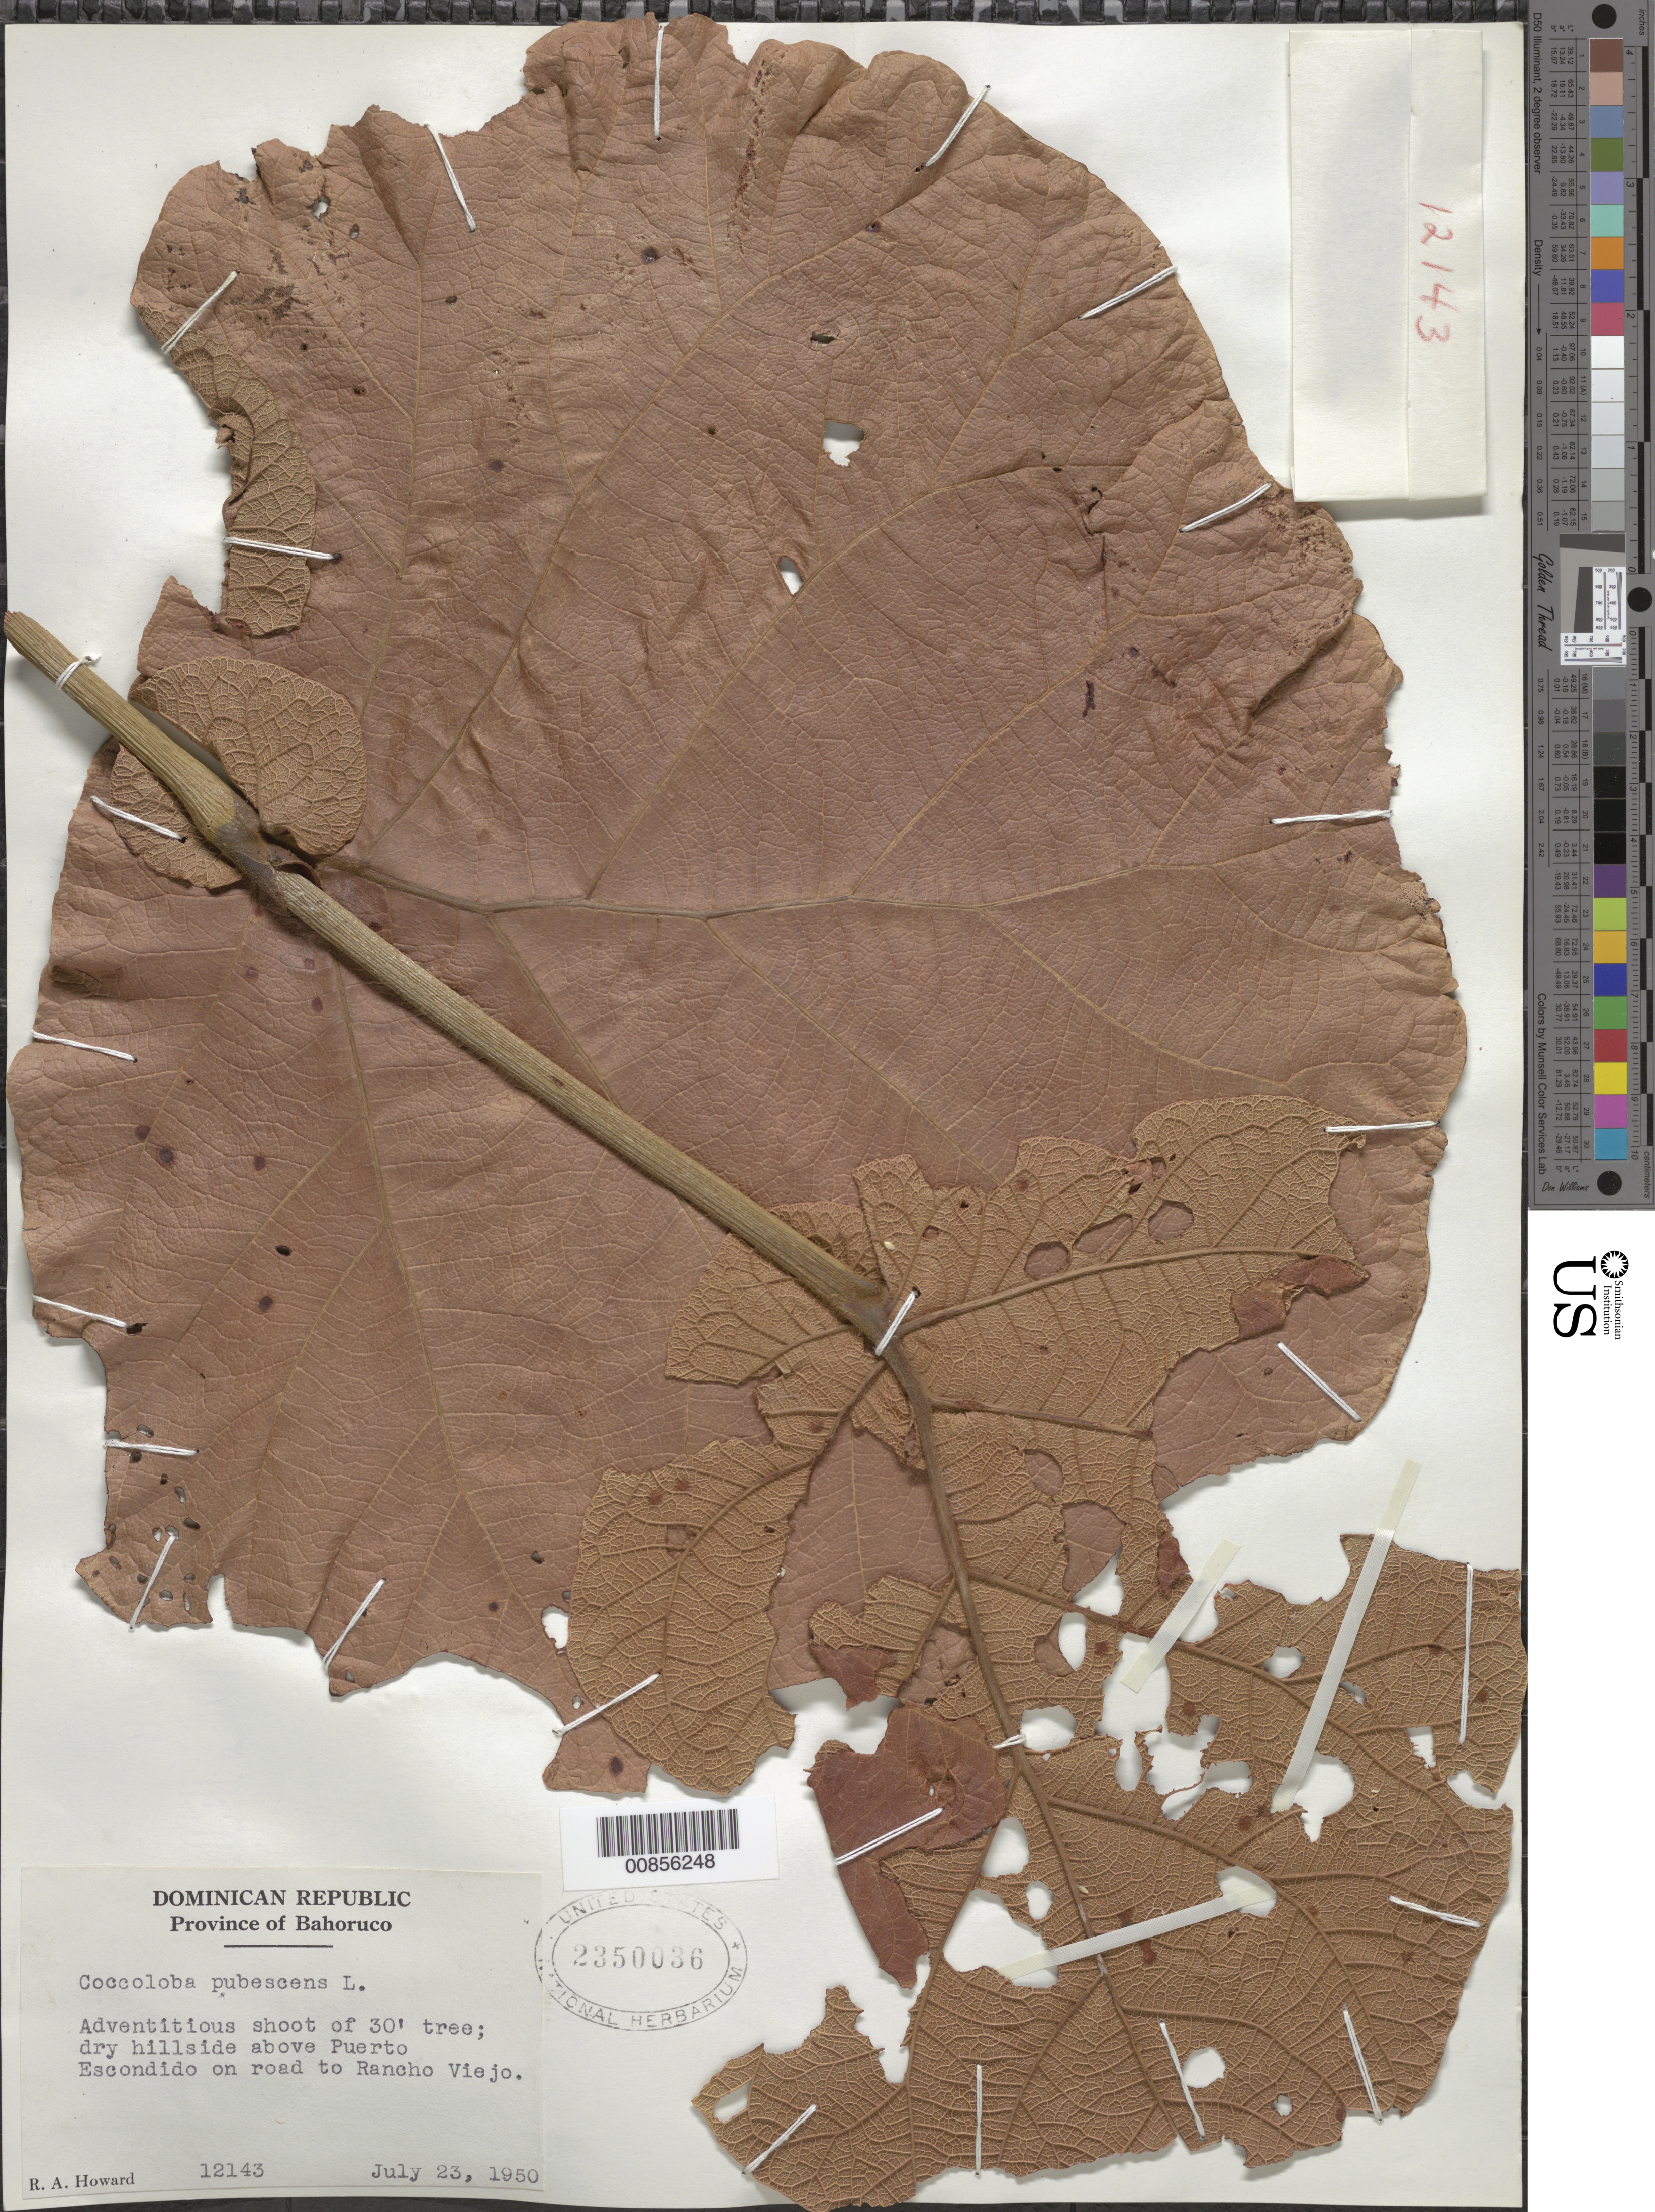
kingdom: Plantae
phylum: Tracheophyta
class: Magnoliopsida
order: Caryophyllales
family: Polygonaceae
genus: Coccoloba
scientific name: Coccoloba pubescens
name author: L.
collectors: R. A. Howard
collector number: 12143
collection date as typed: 23 Jul 1950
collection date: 1950-07-23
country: Dominican Republic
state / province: Baoruco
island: Hispaniola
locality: Dry hillside above Puerto Escondido on road to Rancho Viejo.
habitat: Dry hillside.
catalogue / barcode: US 2350036